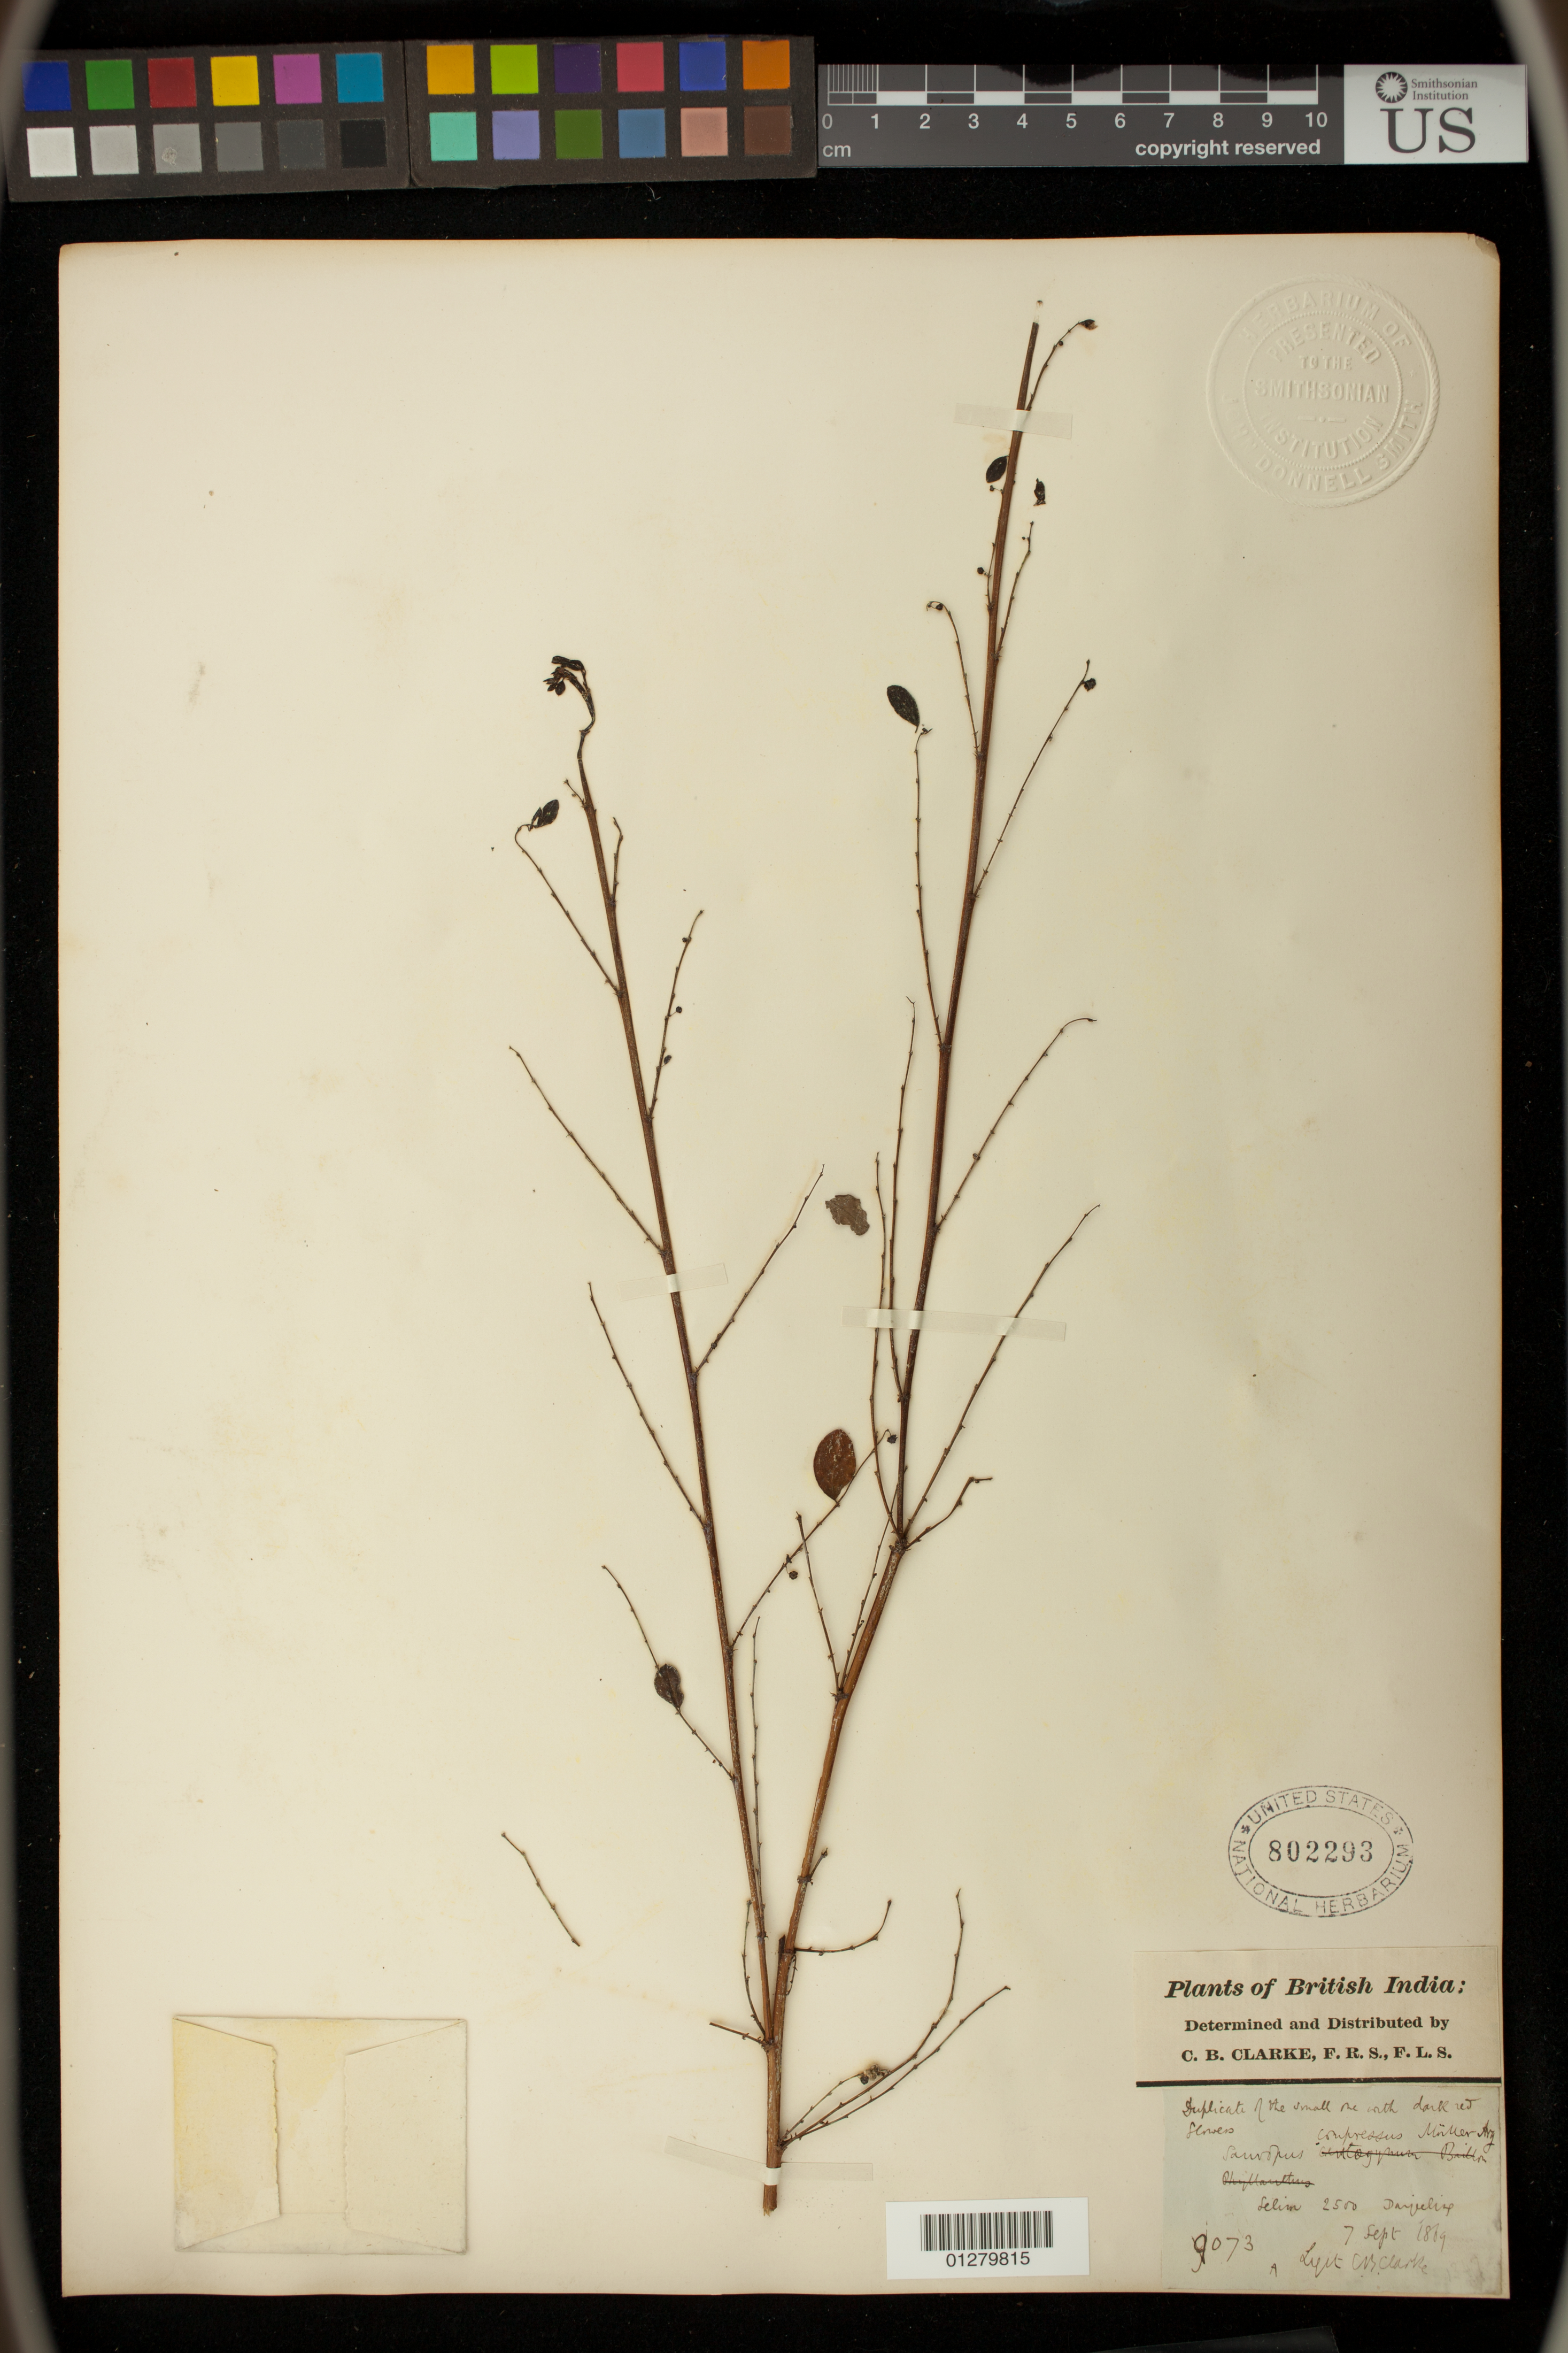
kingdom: Plantae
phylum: Tracheophyta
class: Magnoliopsida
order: Malpighiales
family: Phyllanthaceae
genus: Sauropus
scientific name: Sauropus quadrangularis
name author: (Willd.) Müll. Arg.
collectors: C. B. Clarke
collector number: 9073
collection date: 1889-09-07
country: India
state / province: West Bengal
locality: Selim,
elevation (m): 762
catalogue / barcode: US 802293